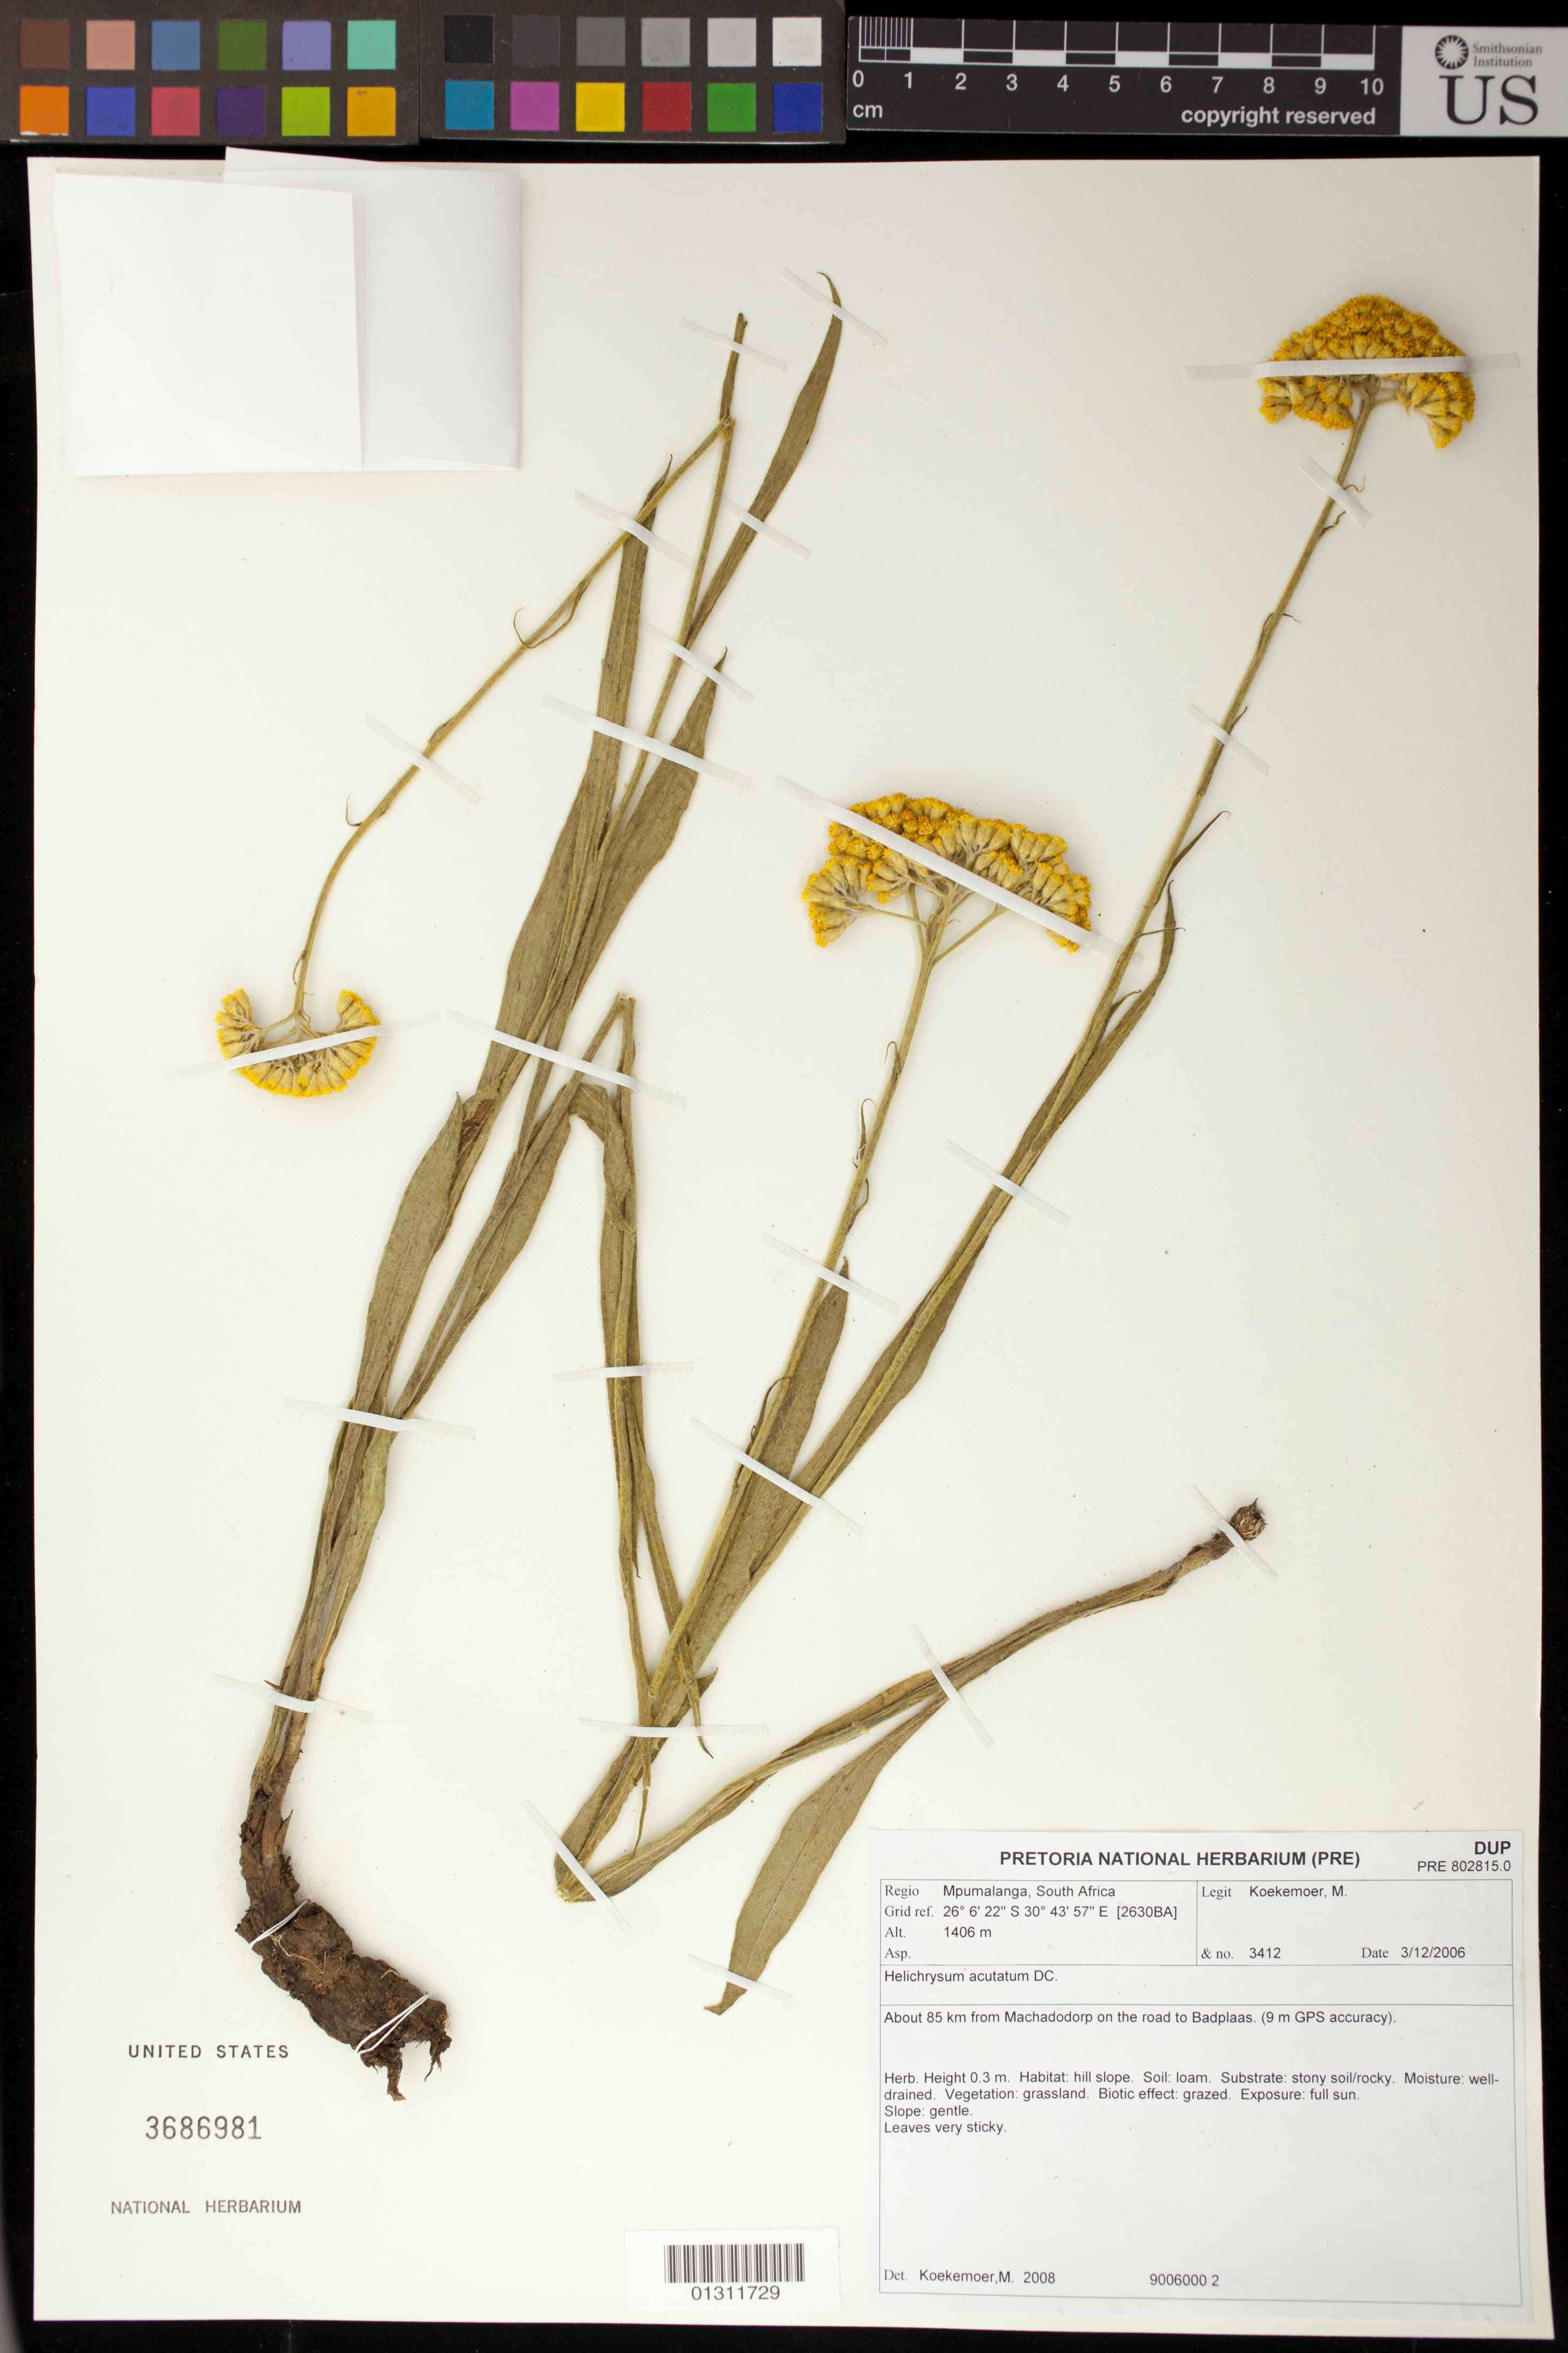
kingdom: Plantae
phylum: Tracheophyta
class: Magnoliopsida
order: Asterales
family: Asteraceae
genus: Helichrysum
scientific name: Helichrysum acutatum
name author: DC.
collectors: M. Koekemoer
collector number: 3412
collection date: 2006-03-12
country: South Africa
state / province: Mpumalanga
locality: About 85 km from Machadodorp on the road to Badplaas.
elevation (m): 1406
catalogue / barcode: US 3686981